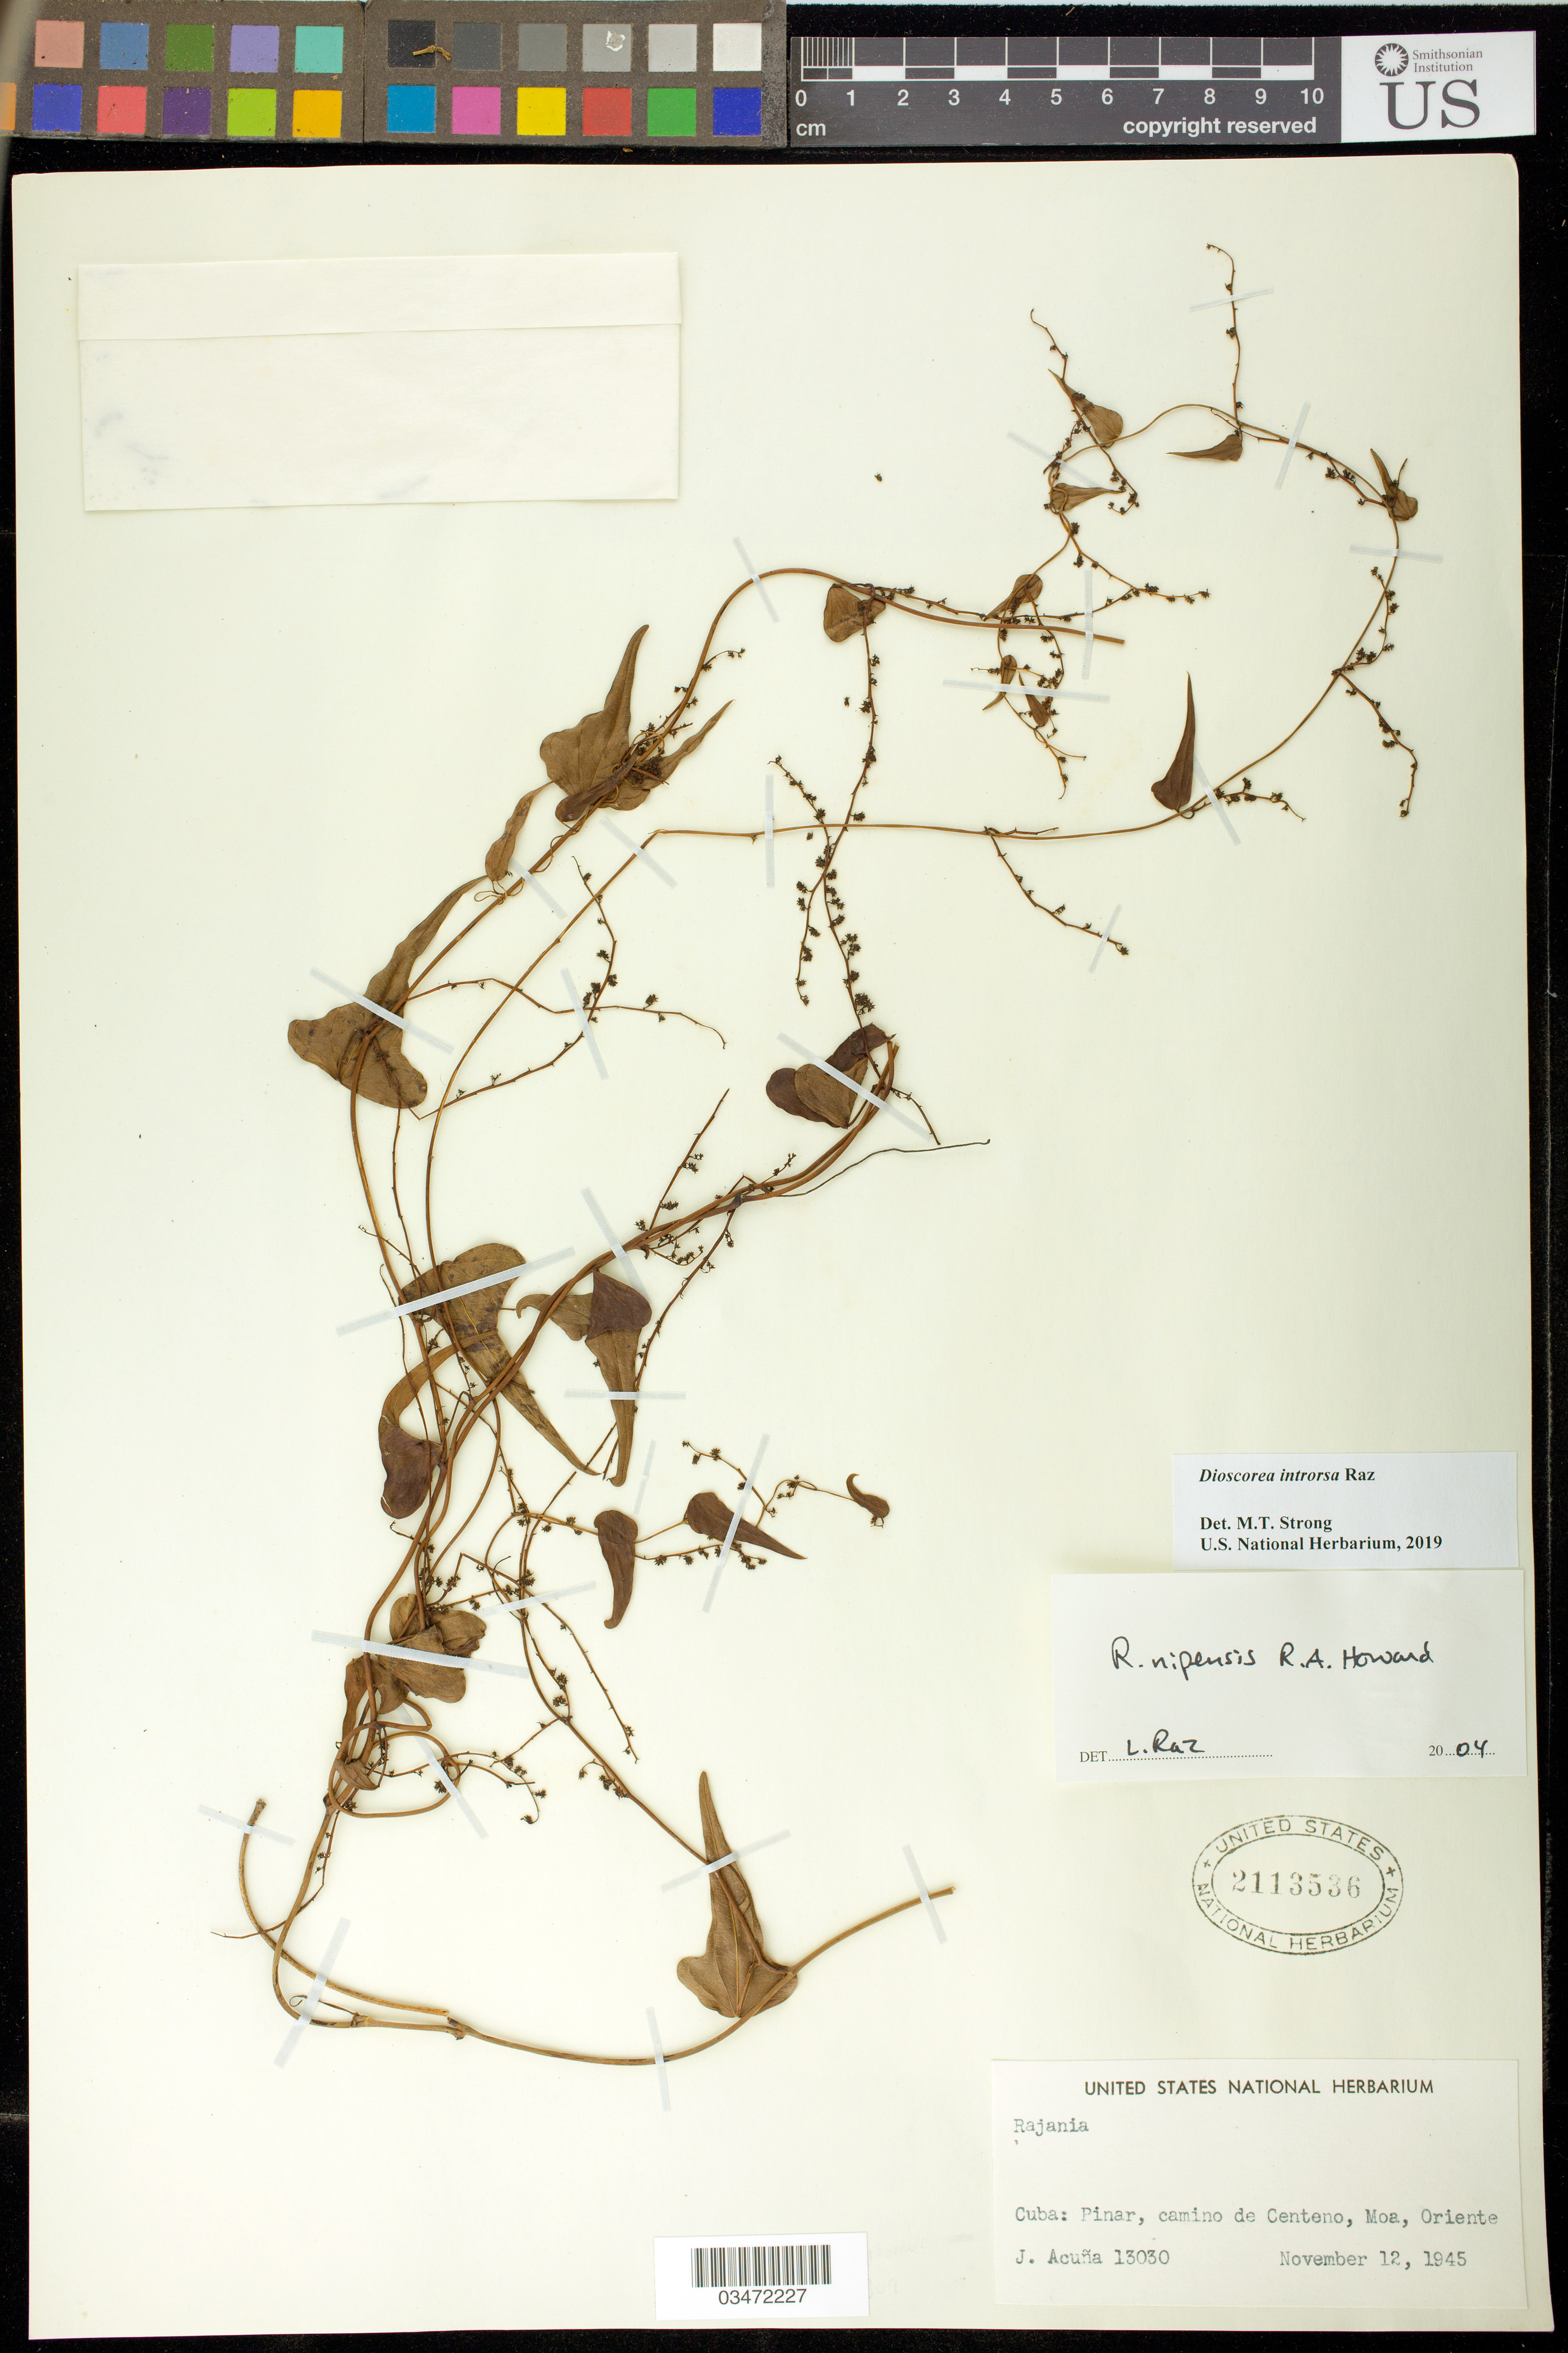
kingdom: Plantae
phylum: Tracheophyta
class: Liliopsida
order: Dioscoreales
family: Dioscoreaceae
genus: Dioscorea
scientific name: Dioscorea introrsa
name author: Raz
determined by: Strong, M. T., (US), Smithsonian Institution - National Museum of Natural History (UNITED STATES)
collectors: J. B. Acuña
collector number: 13030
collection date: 1945-11-12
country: Cuba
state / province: Holguín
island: Cuba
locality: Oriente [Holguín]. Pinar, camino de Centeno, Moa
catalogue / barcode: US 2113536